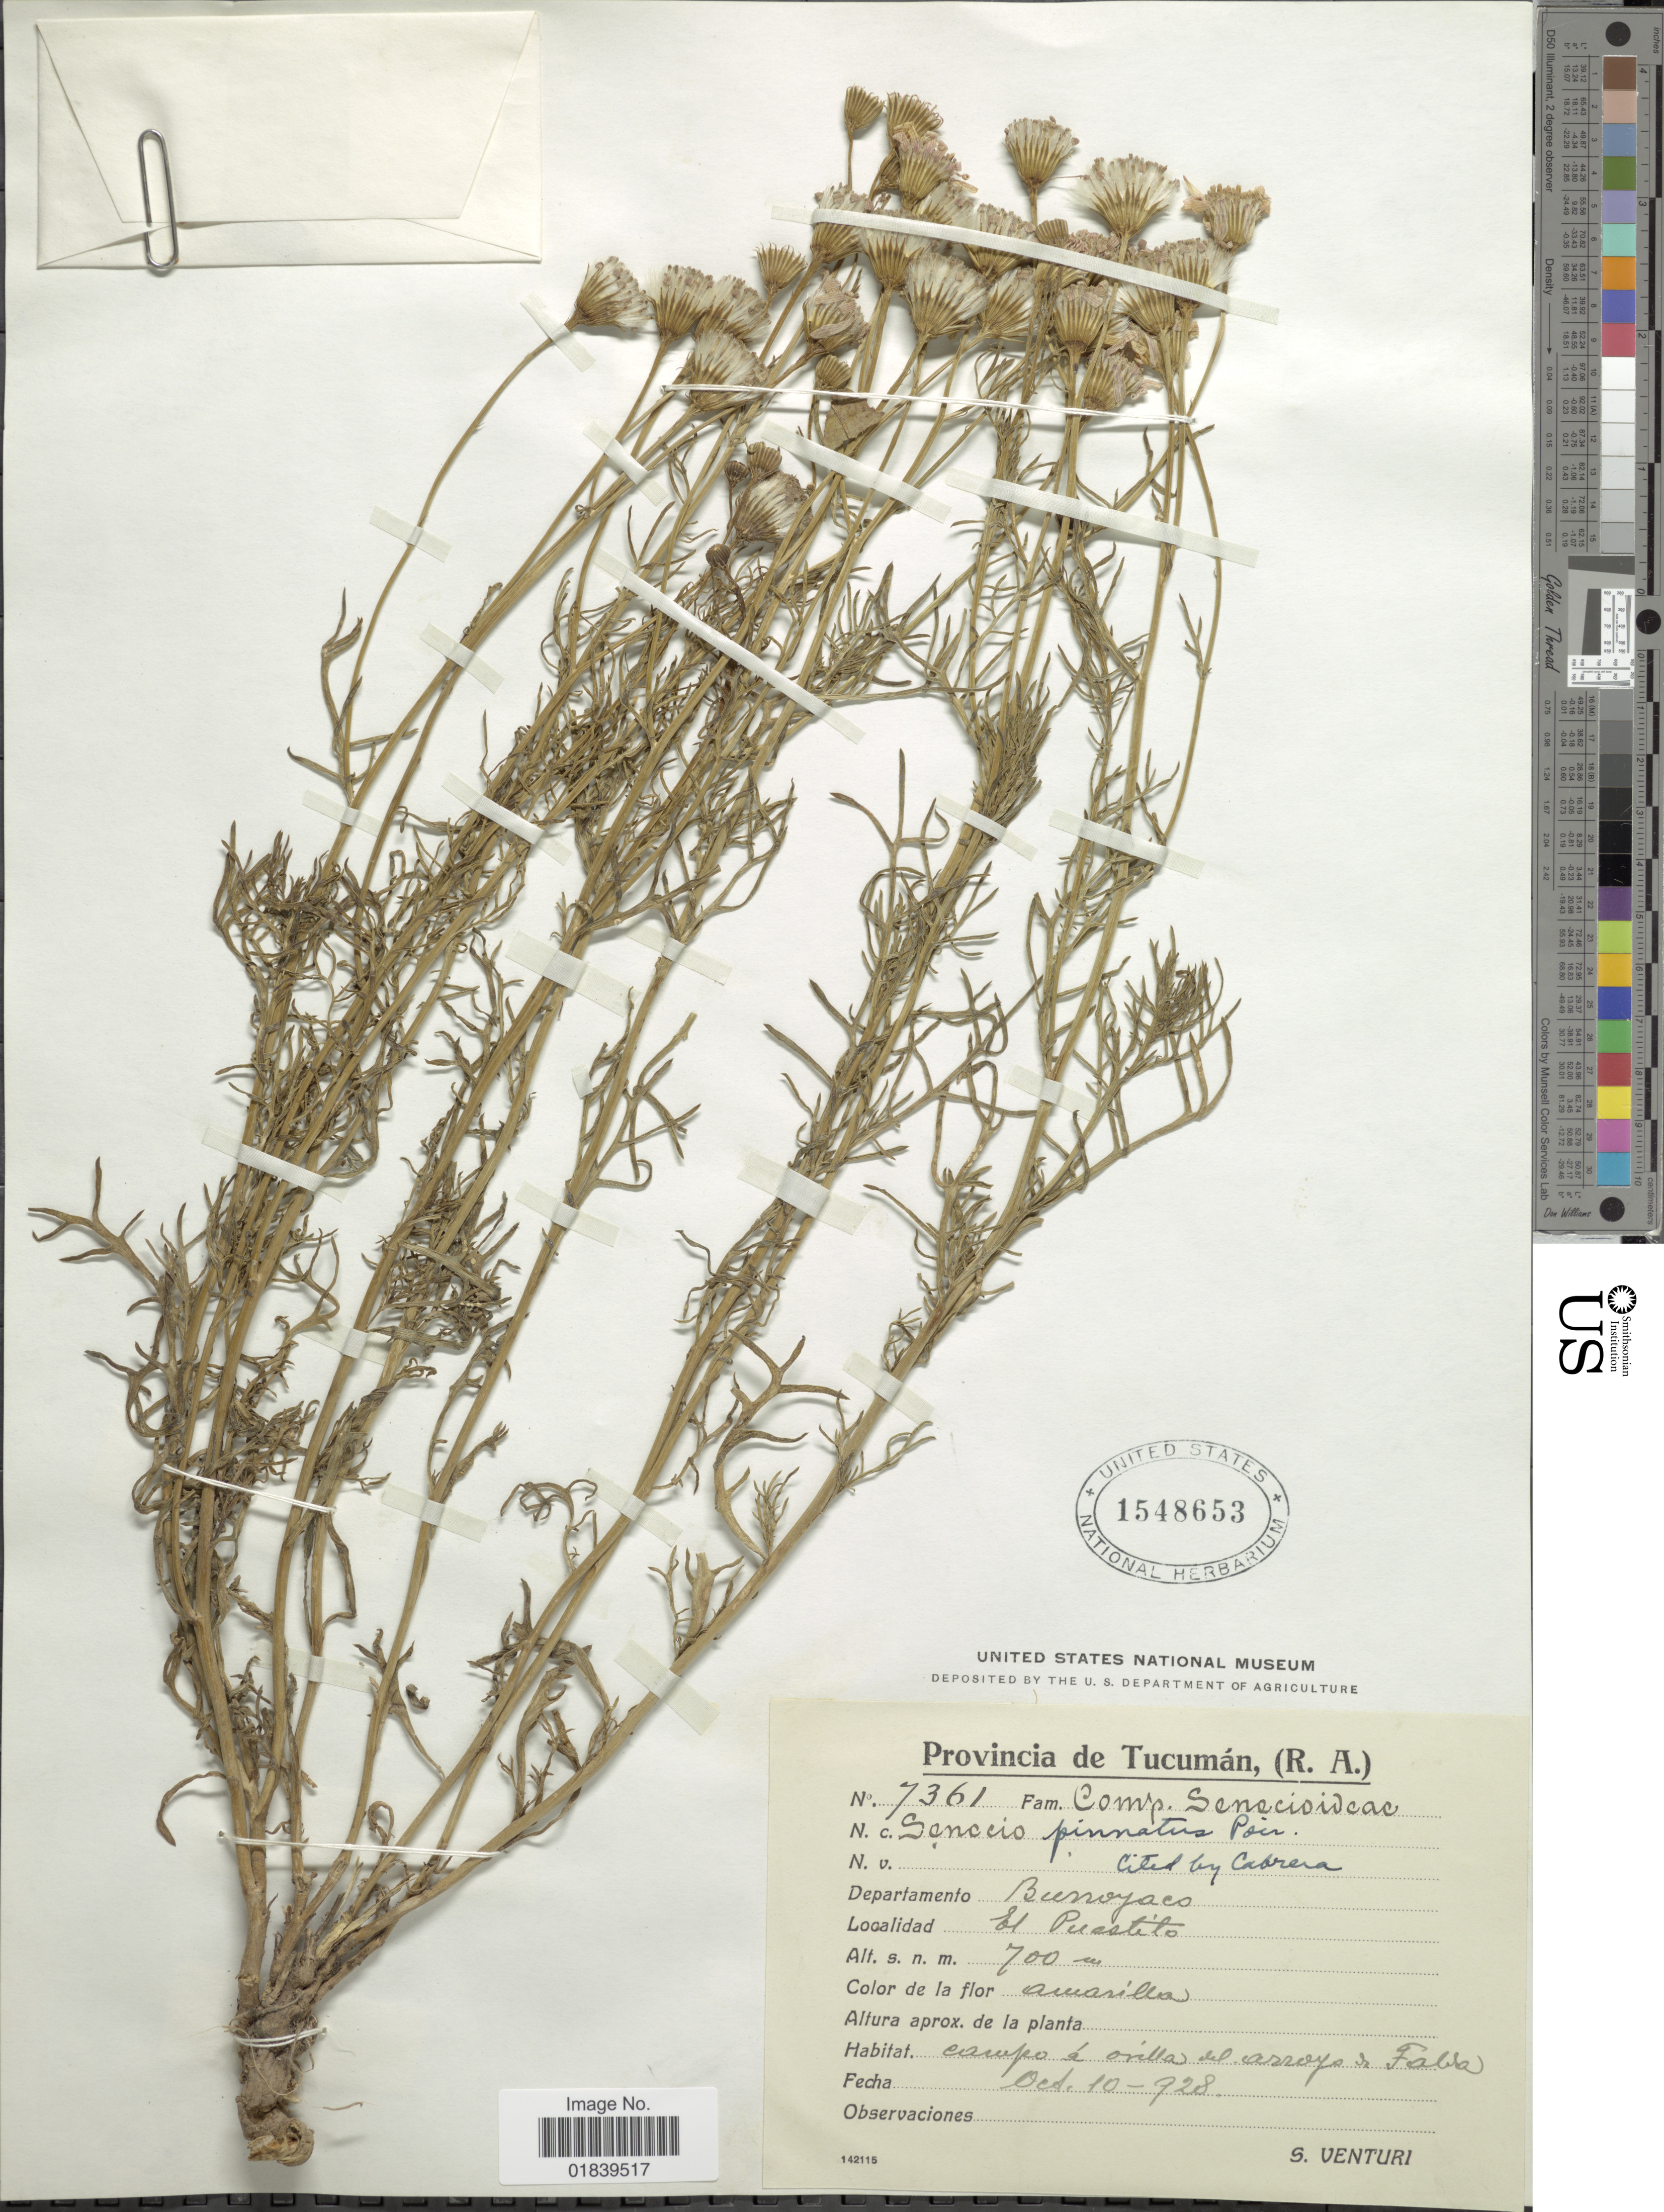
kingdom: Plantae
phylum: Tracheophyta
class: Magnoliopsida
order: Asterales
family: Asteraceae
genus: Senecio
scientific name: Senecio pinnatus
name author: Poir.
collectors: S. Venturi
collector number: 7361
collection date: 1928-10-10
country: Argentina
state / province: Tucuman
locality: Tucuman, (R. A). Departamento Bunojaco, El Puestito.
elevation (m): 700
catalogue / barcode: US 1548653